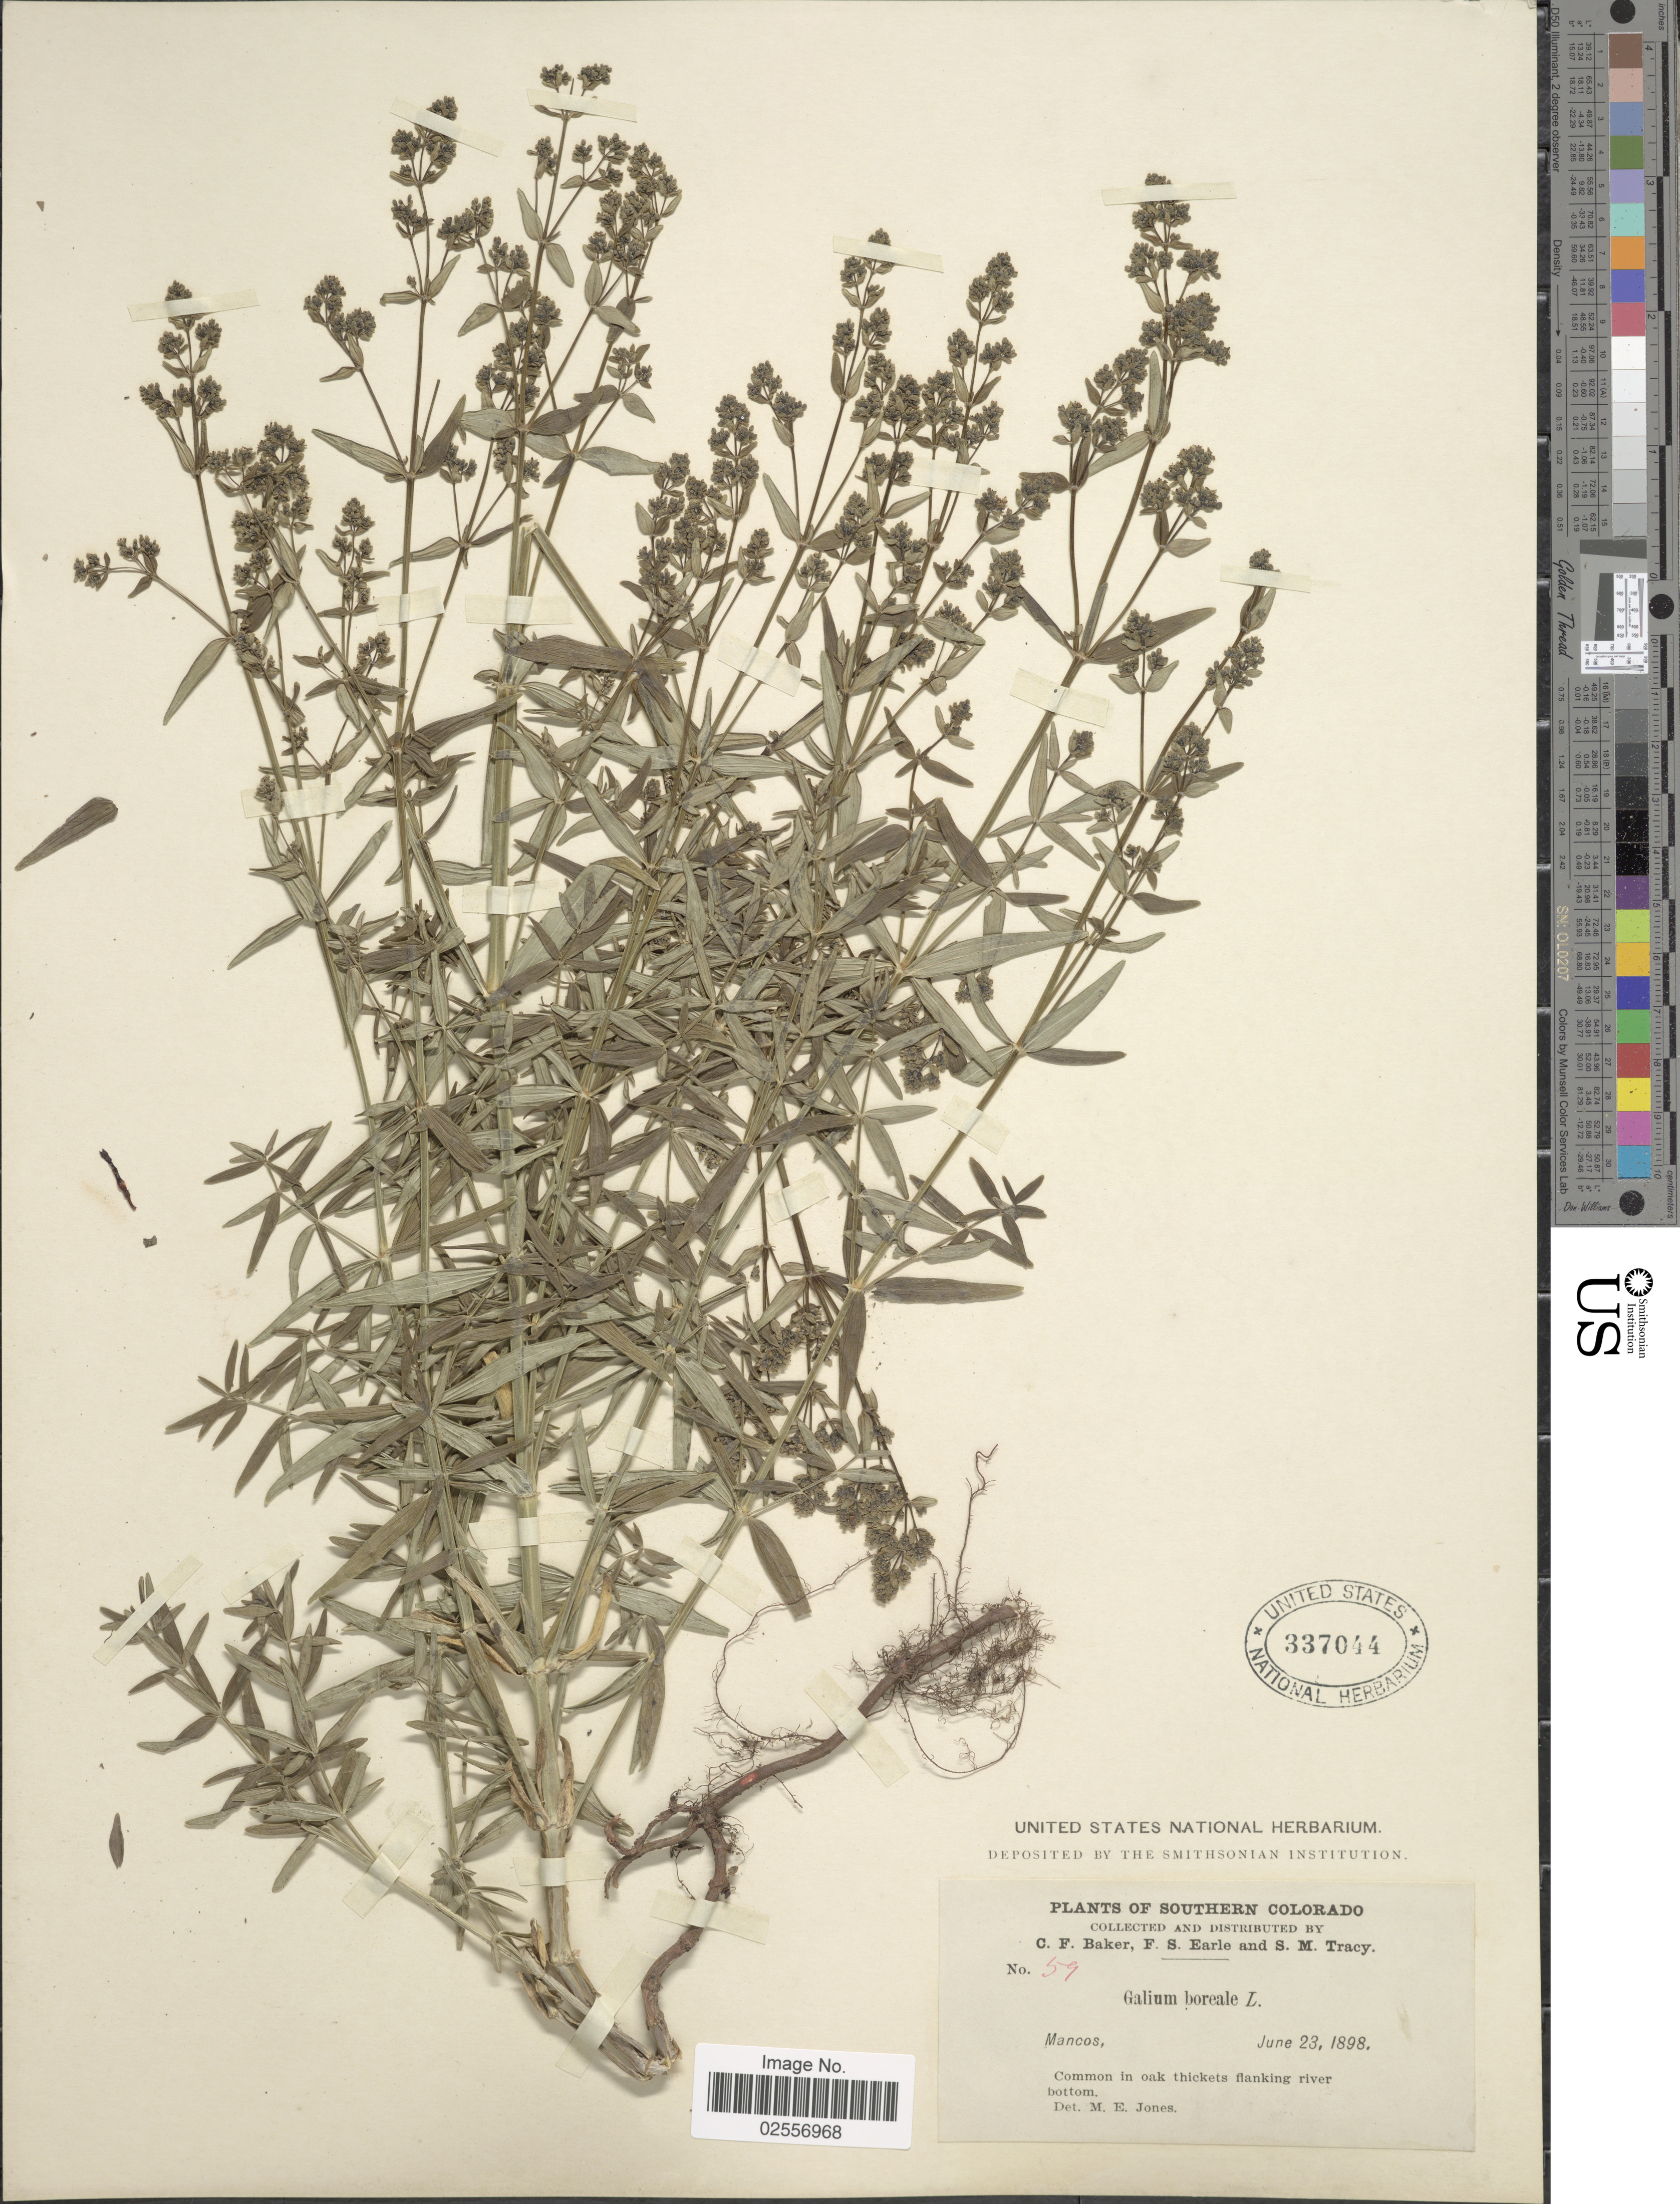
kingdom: Plantae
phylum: Tracheophyta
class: Magnoliopsida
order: Gentianales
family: Rubiaceae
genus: Galium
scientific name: Galium boreale L.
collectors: C. F. Baker, F. S. Earle & S. M. Tracy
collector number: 59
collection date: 1898-06-23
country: United States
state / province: Colorado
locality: Southern Colorado, Mancos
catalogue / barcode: US 337044